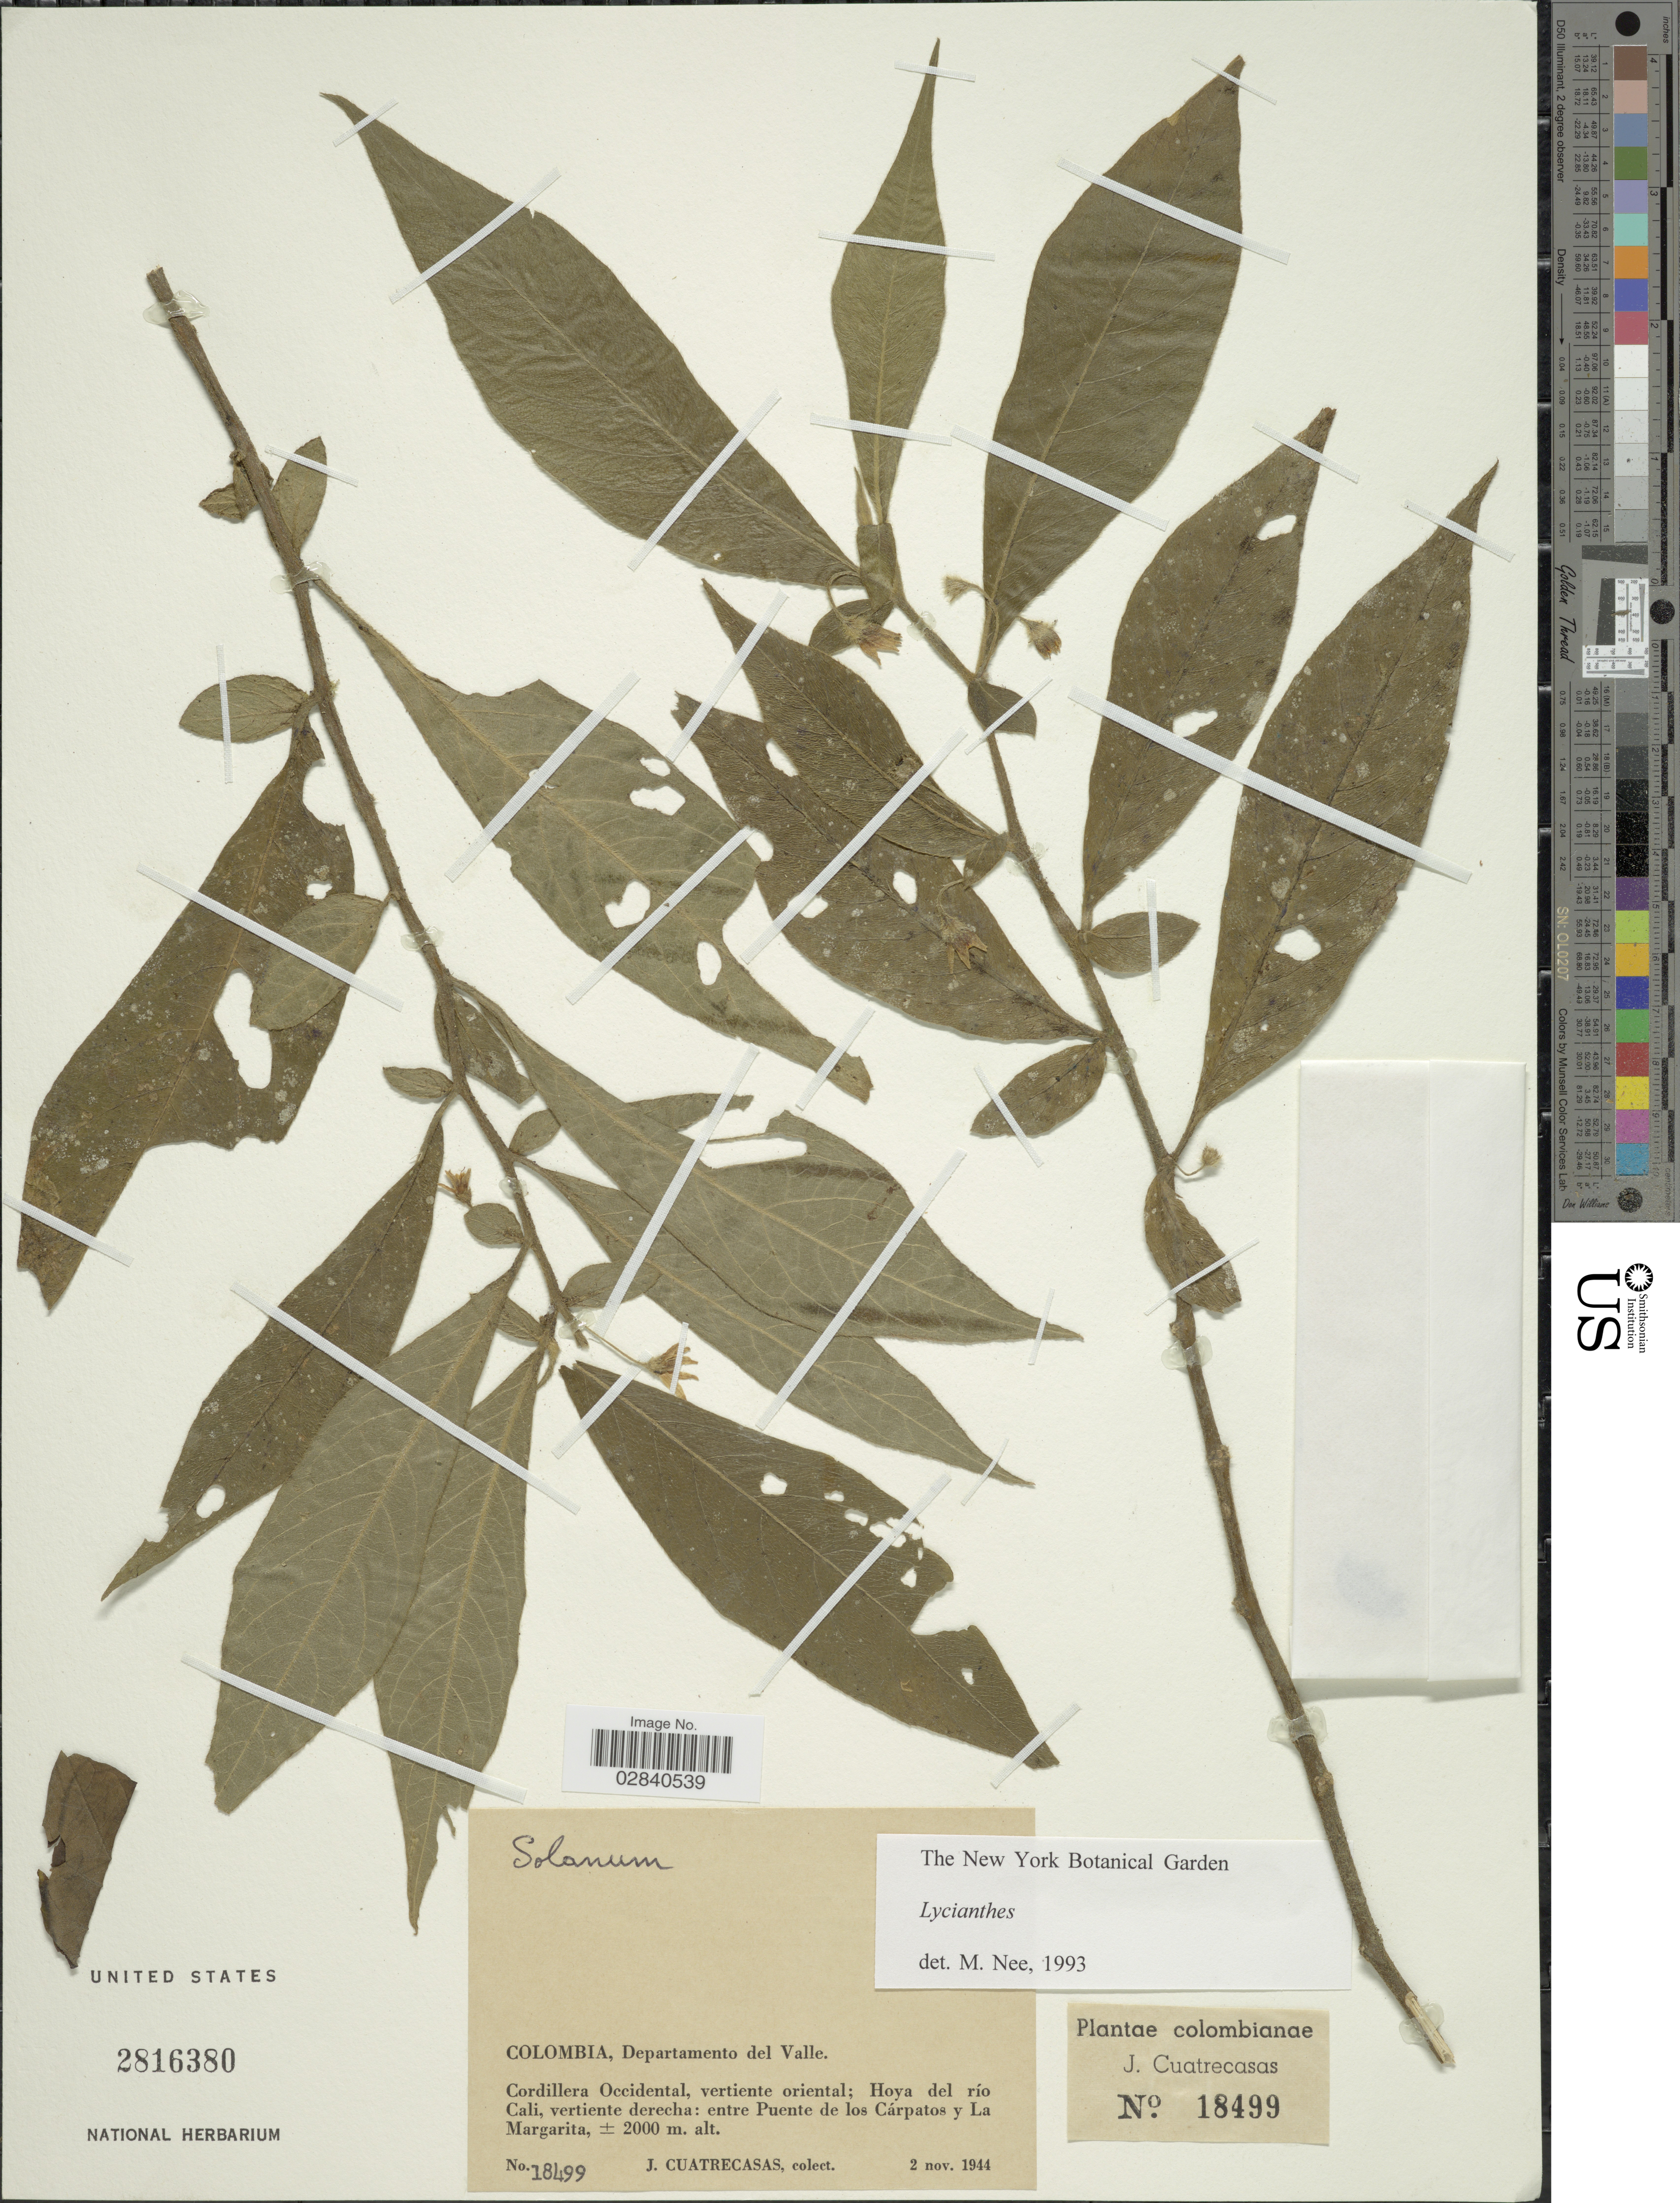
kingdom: Plantae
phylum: Tracheophyta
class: Magnoliopsida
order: Solanales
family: Solanaceae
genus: Lycianthes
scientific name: Lycianthes sp.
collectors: J. Cuatrecasas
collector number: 18499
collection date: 1944-11-02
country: Colombia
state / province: Valle del Cauca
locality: Departamento del Valle, Cordillera Occidental, vertiente oriental; Hoya del río Cali, vertiente dereche; entre Puente de los Cárpatos y La Margarita.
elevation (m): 2000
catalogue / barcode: US 2816380